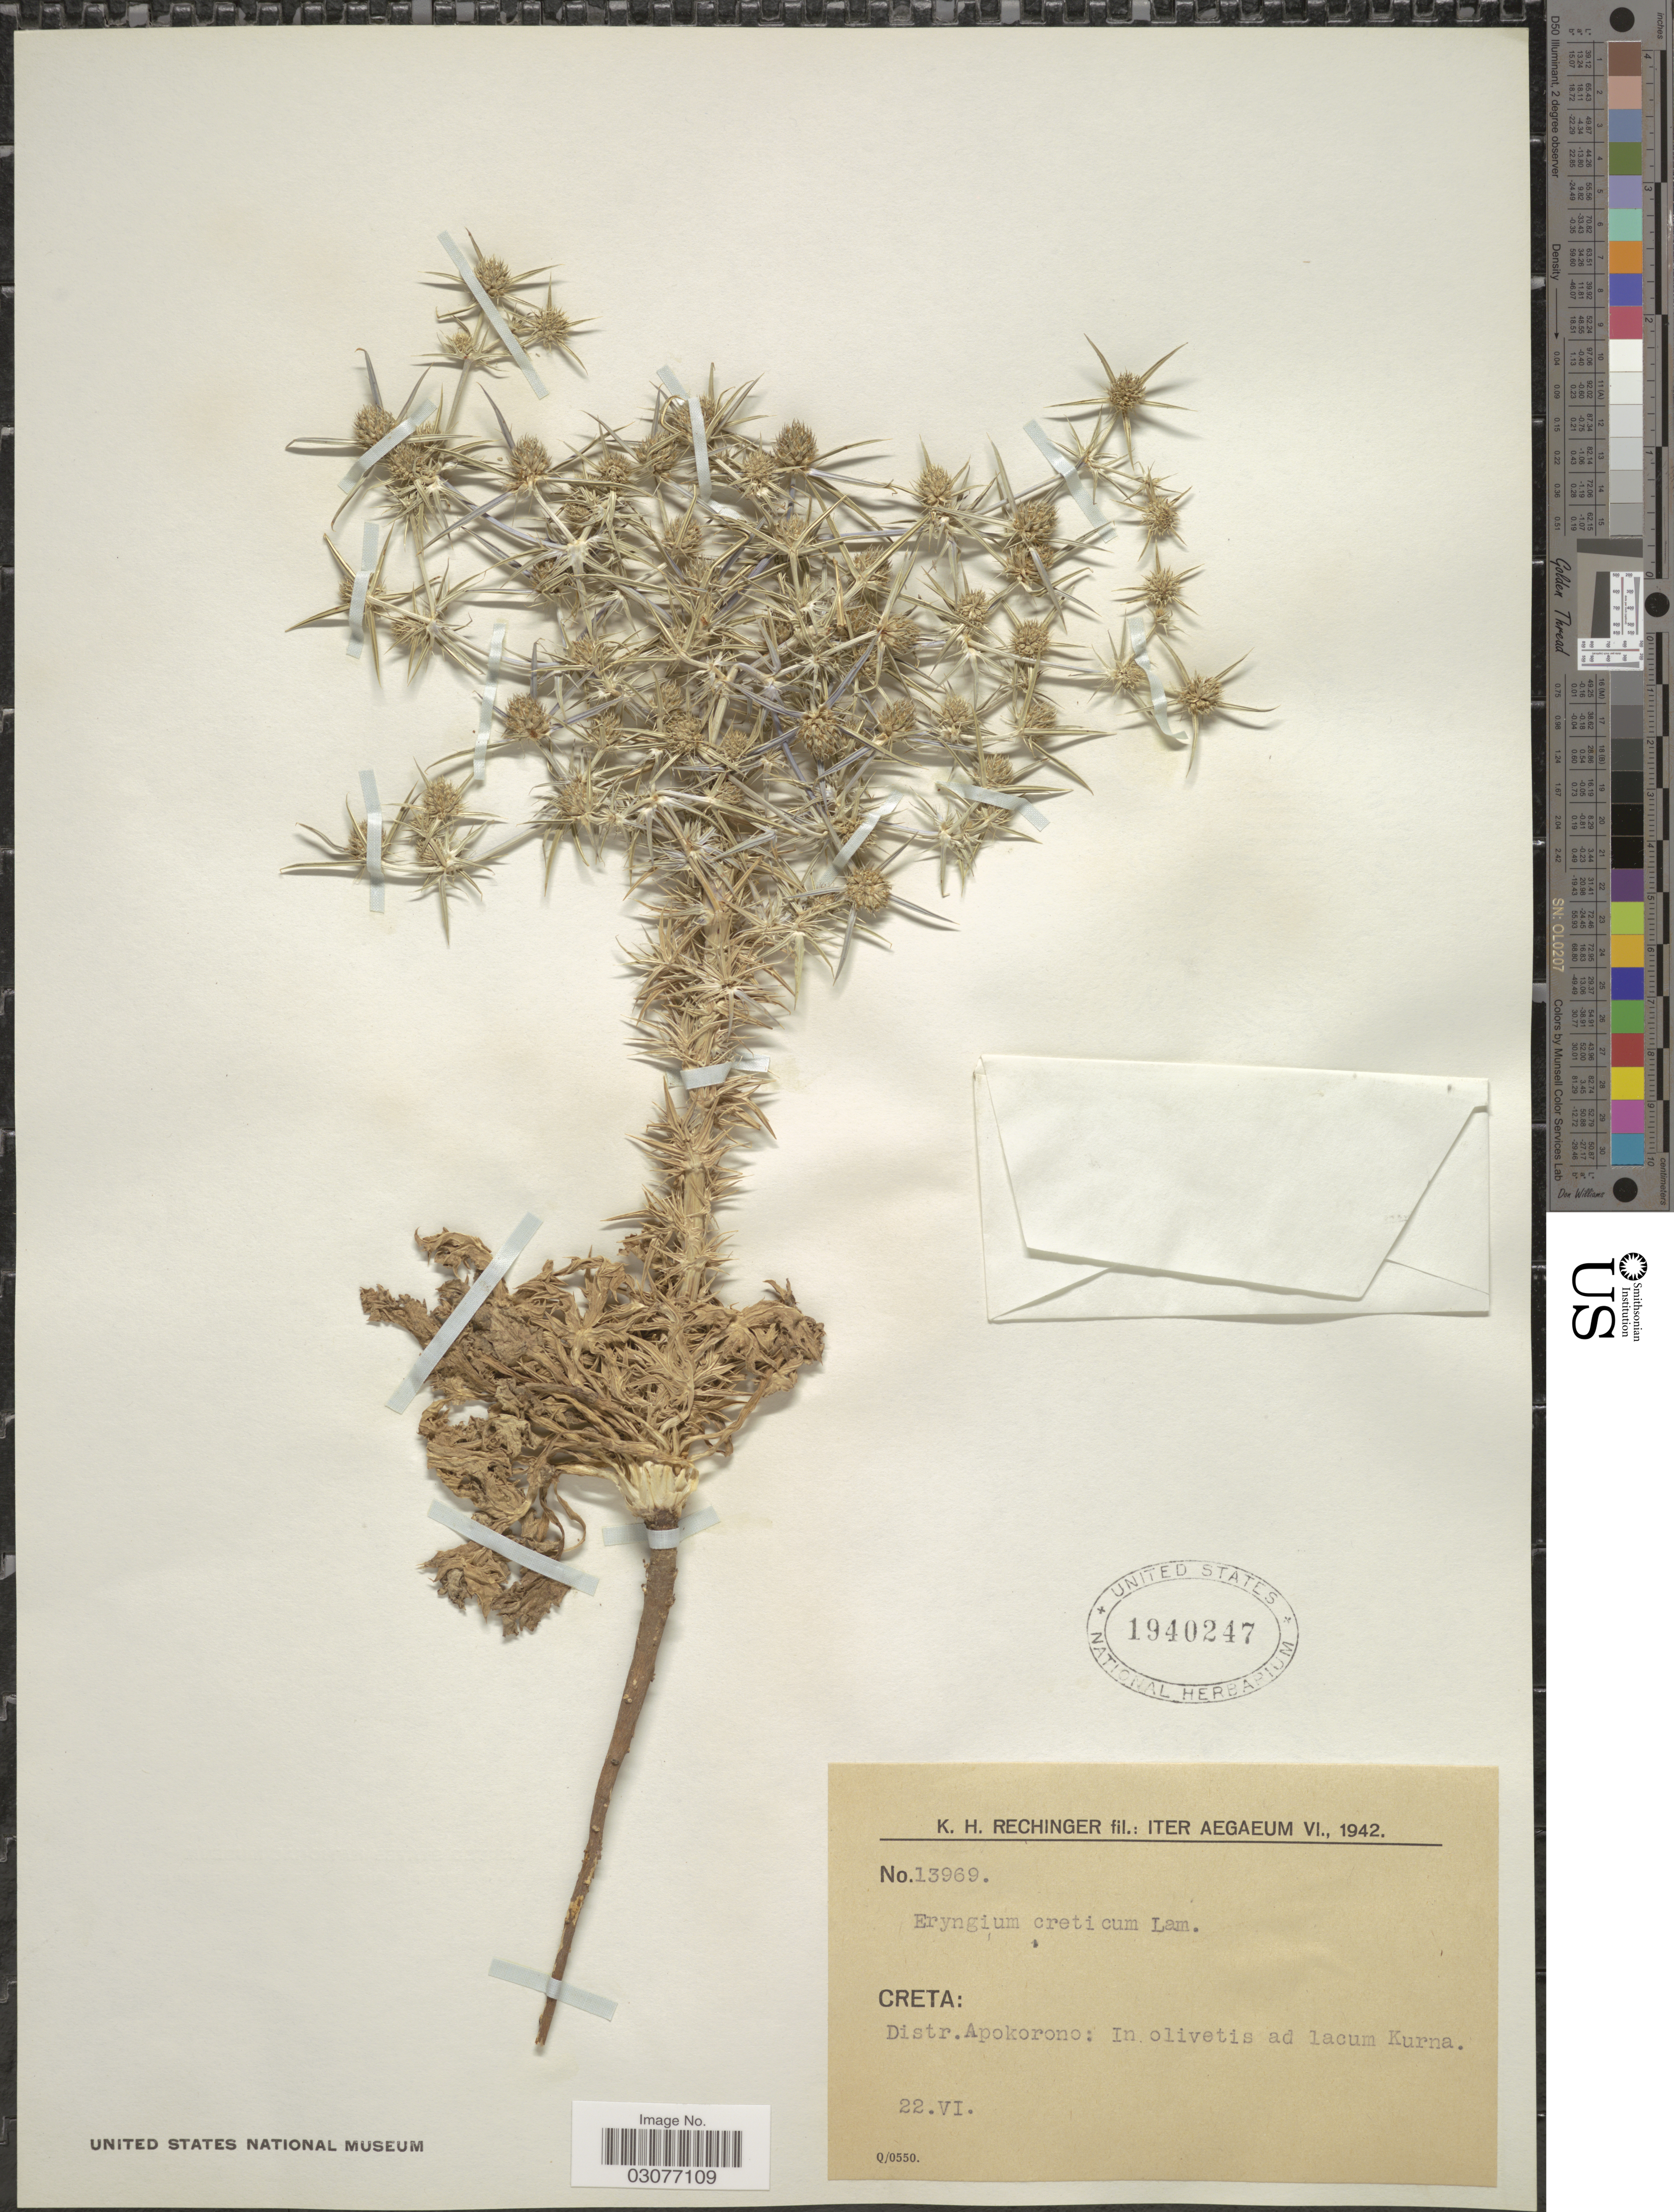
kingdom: Plantae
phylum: Tracheophyta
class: Magnoliopsida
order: Apiales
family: Apiaceae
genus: Eryngium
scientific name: Eryngium creticum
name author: Lam.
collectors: K. H. Rechinger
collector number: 13969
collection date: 1942-06-22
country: Greece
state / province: Crete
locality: Distr. Apokorono: In olivetis ad lacum Kurna. Aegaeum.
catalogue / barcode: US 1940247